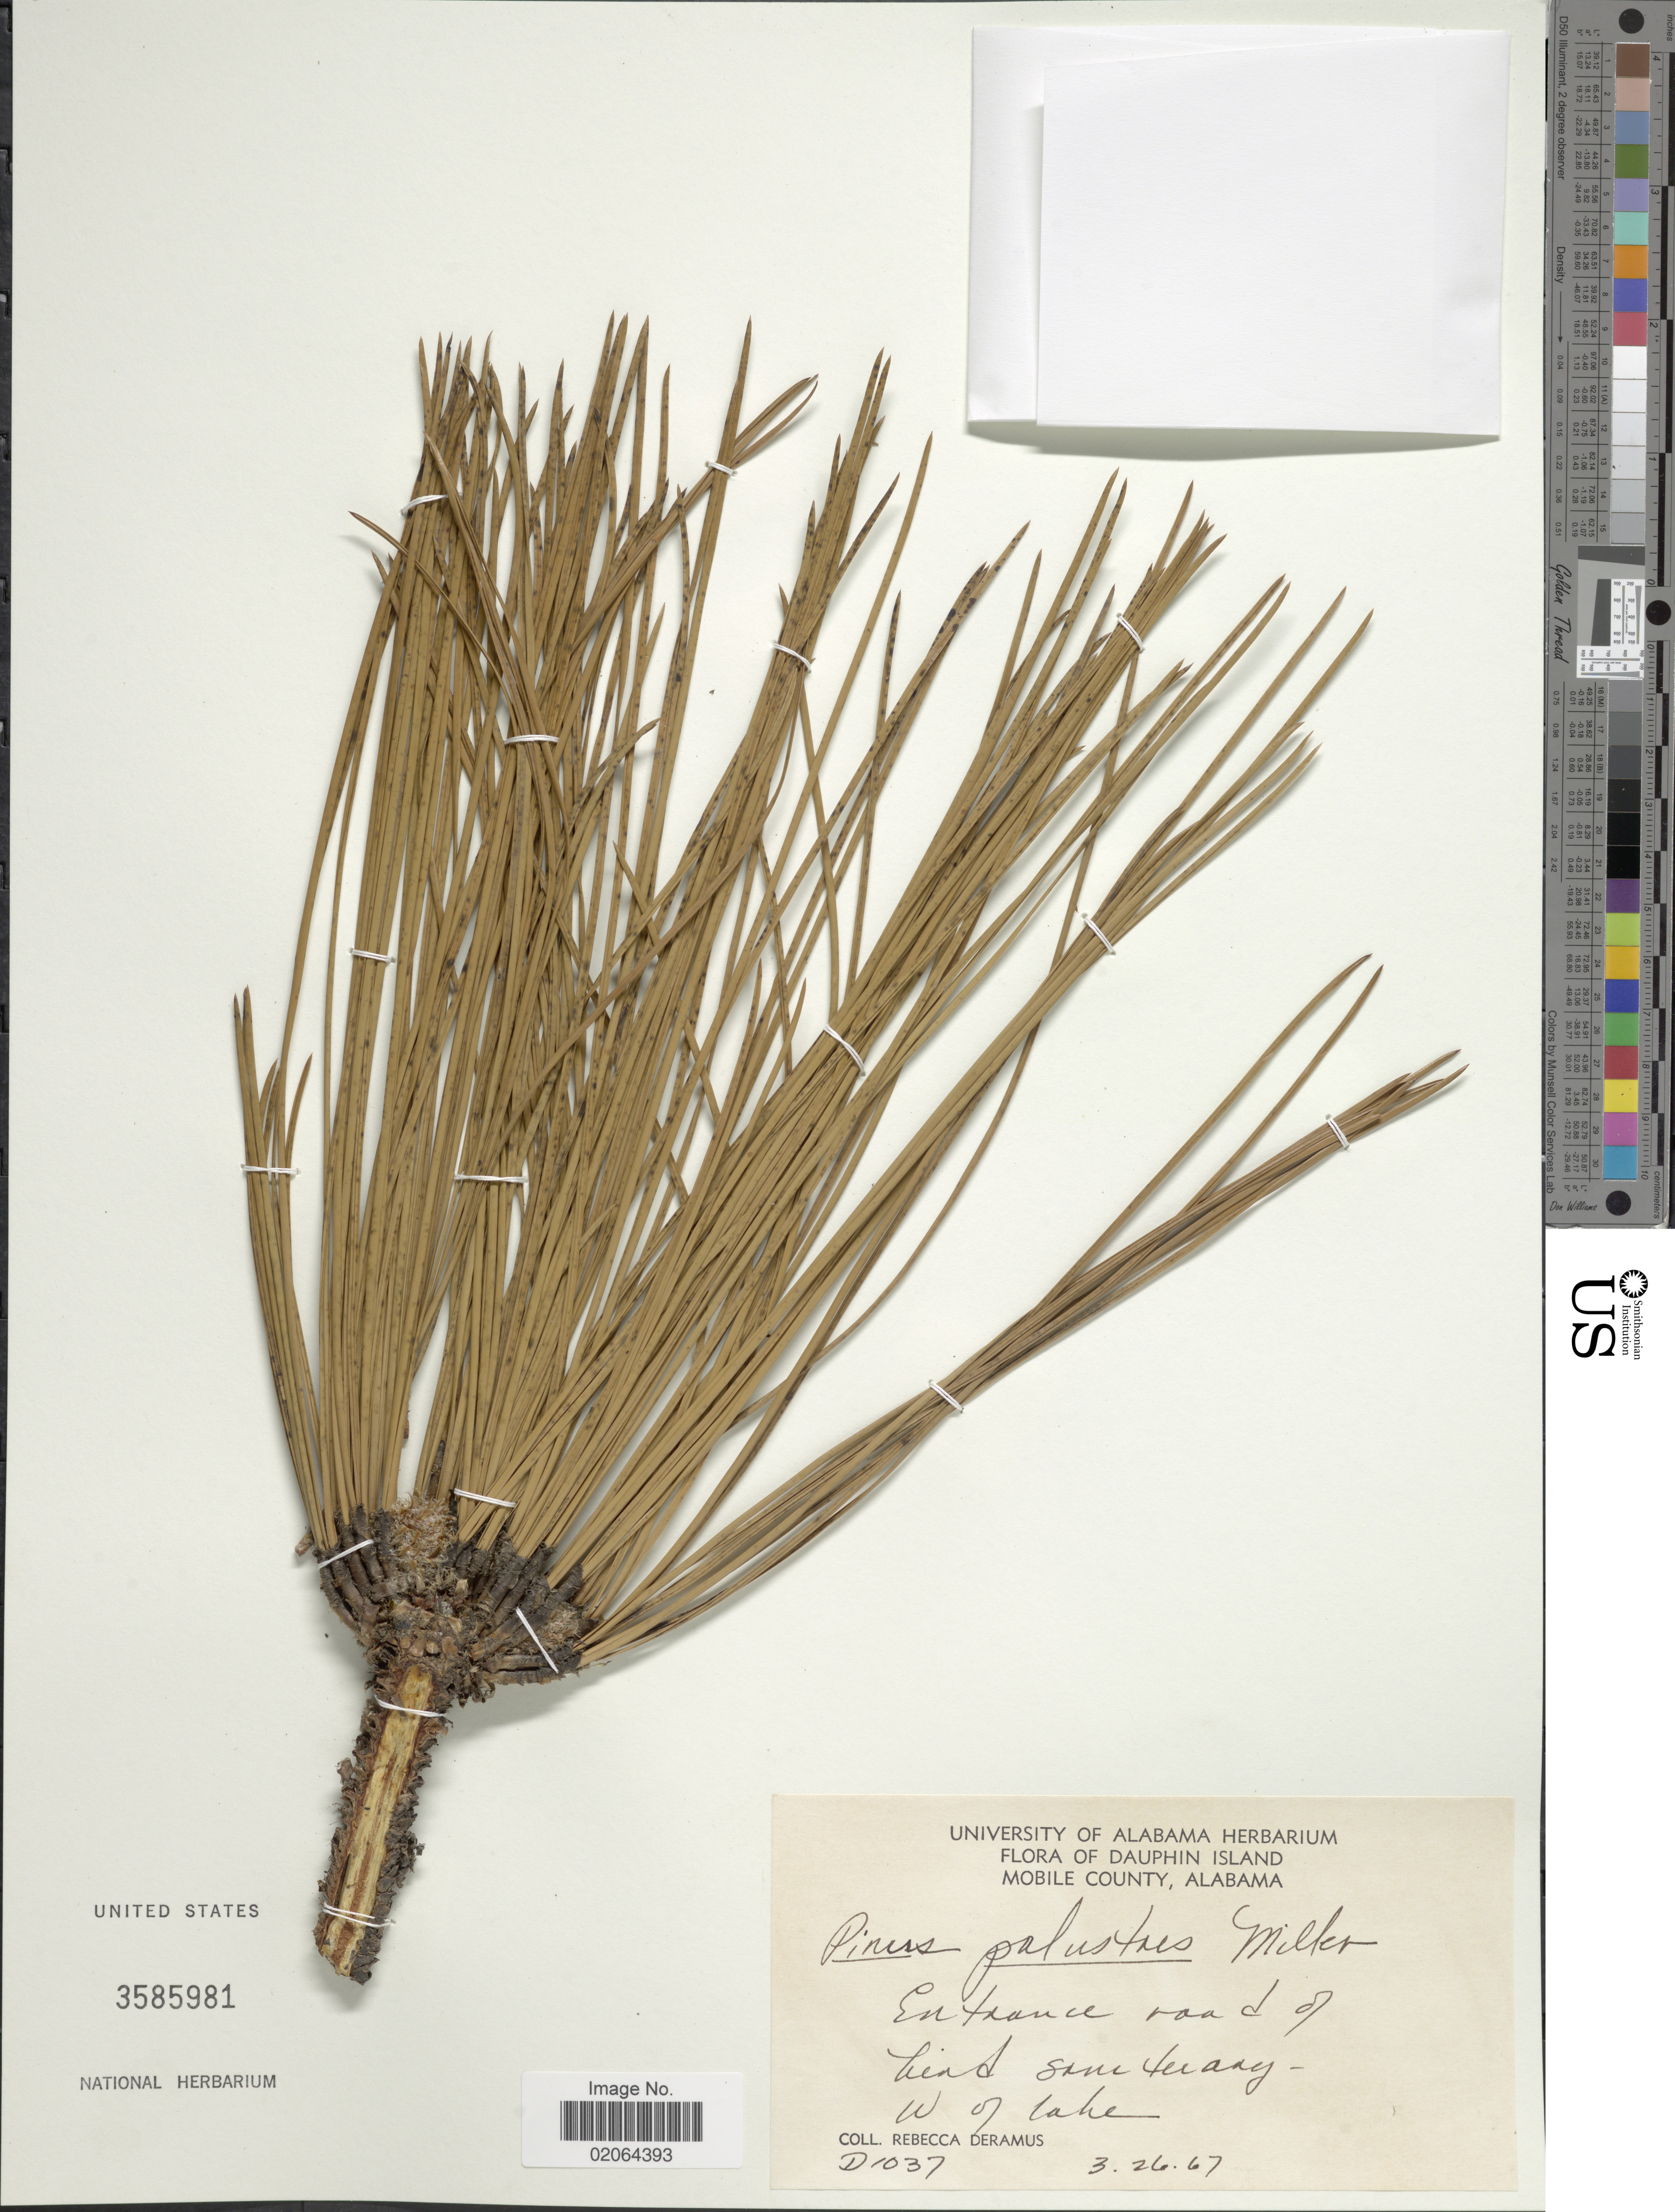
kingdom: Plantae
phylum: Tracheophyta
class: Pinopsida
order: Pinales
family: Pinaceae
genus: Pinus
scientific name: Pinus palustris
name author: Mill.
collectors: R. Deramus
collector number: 1037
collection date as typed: Transcribed d/m/y: 26/3/67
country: United States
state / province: Alabama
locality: Dauphin Island, Mobile county, Alabamba, Entrance road of bird sanctuary- W of lake.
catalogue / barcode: US 3585981